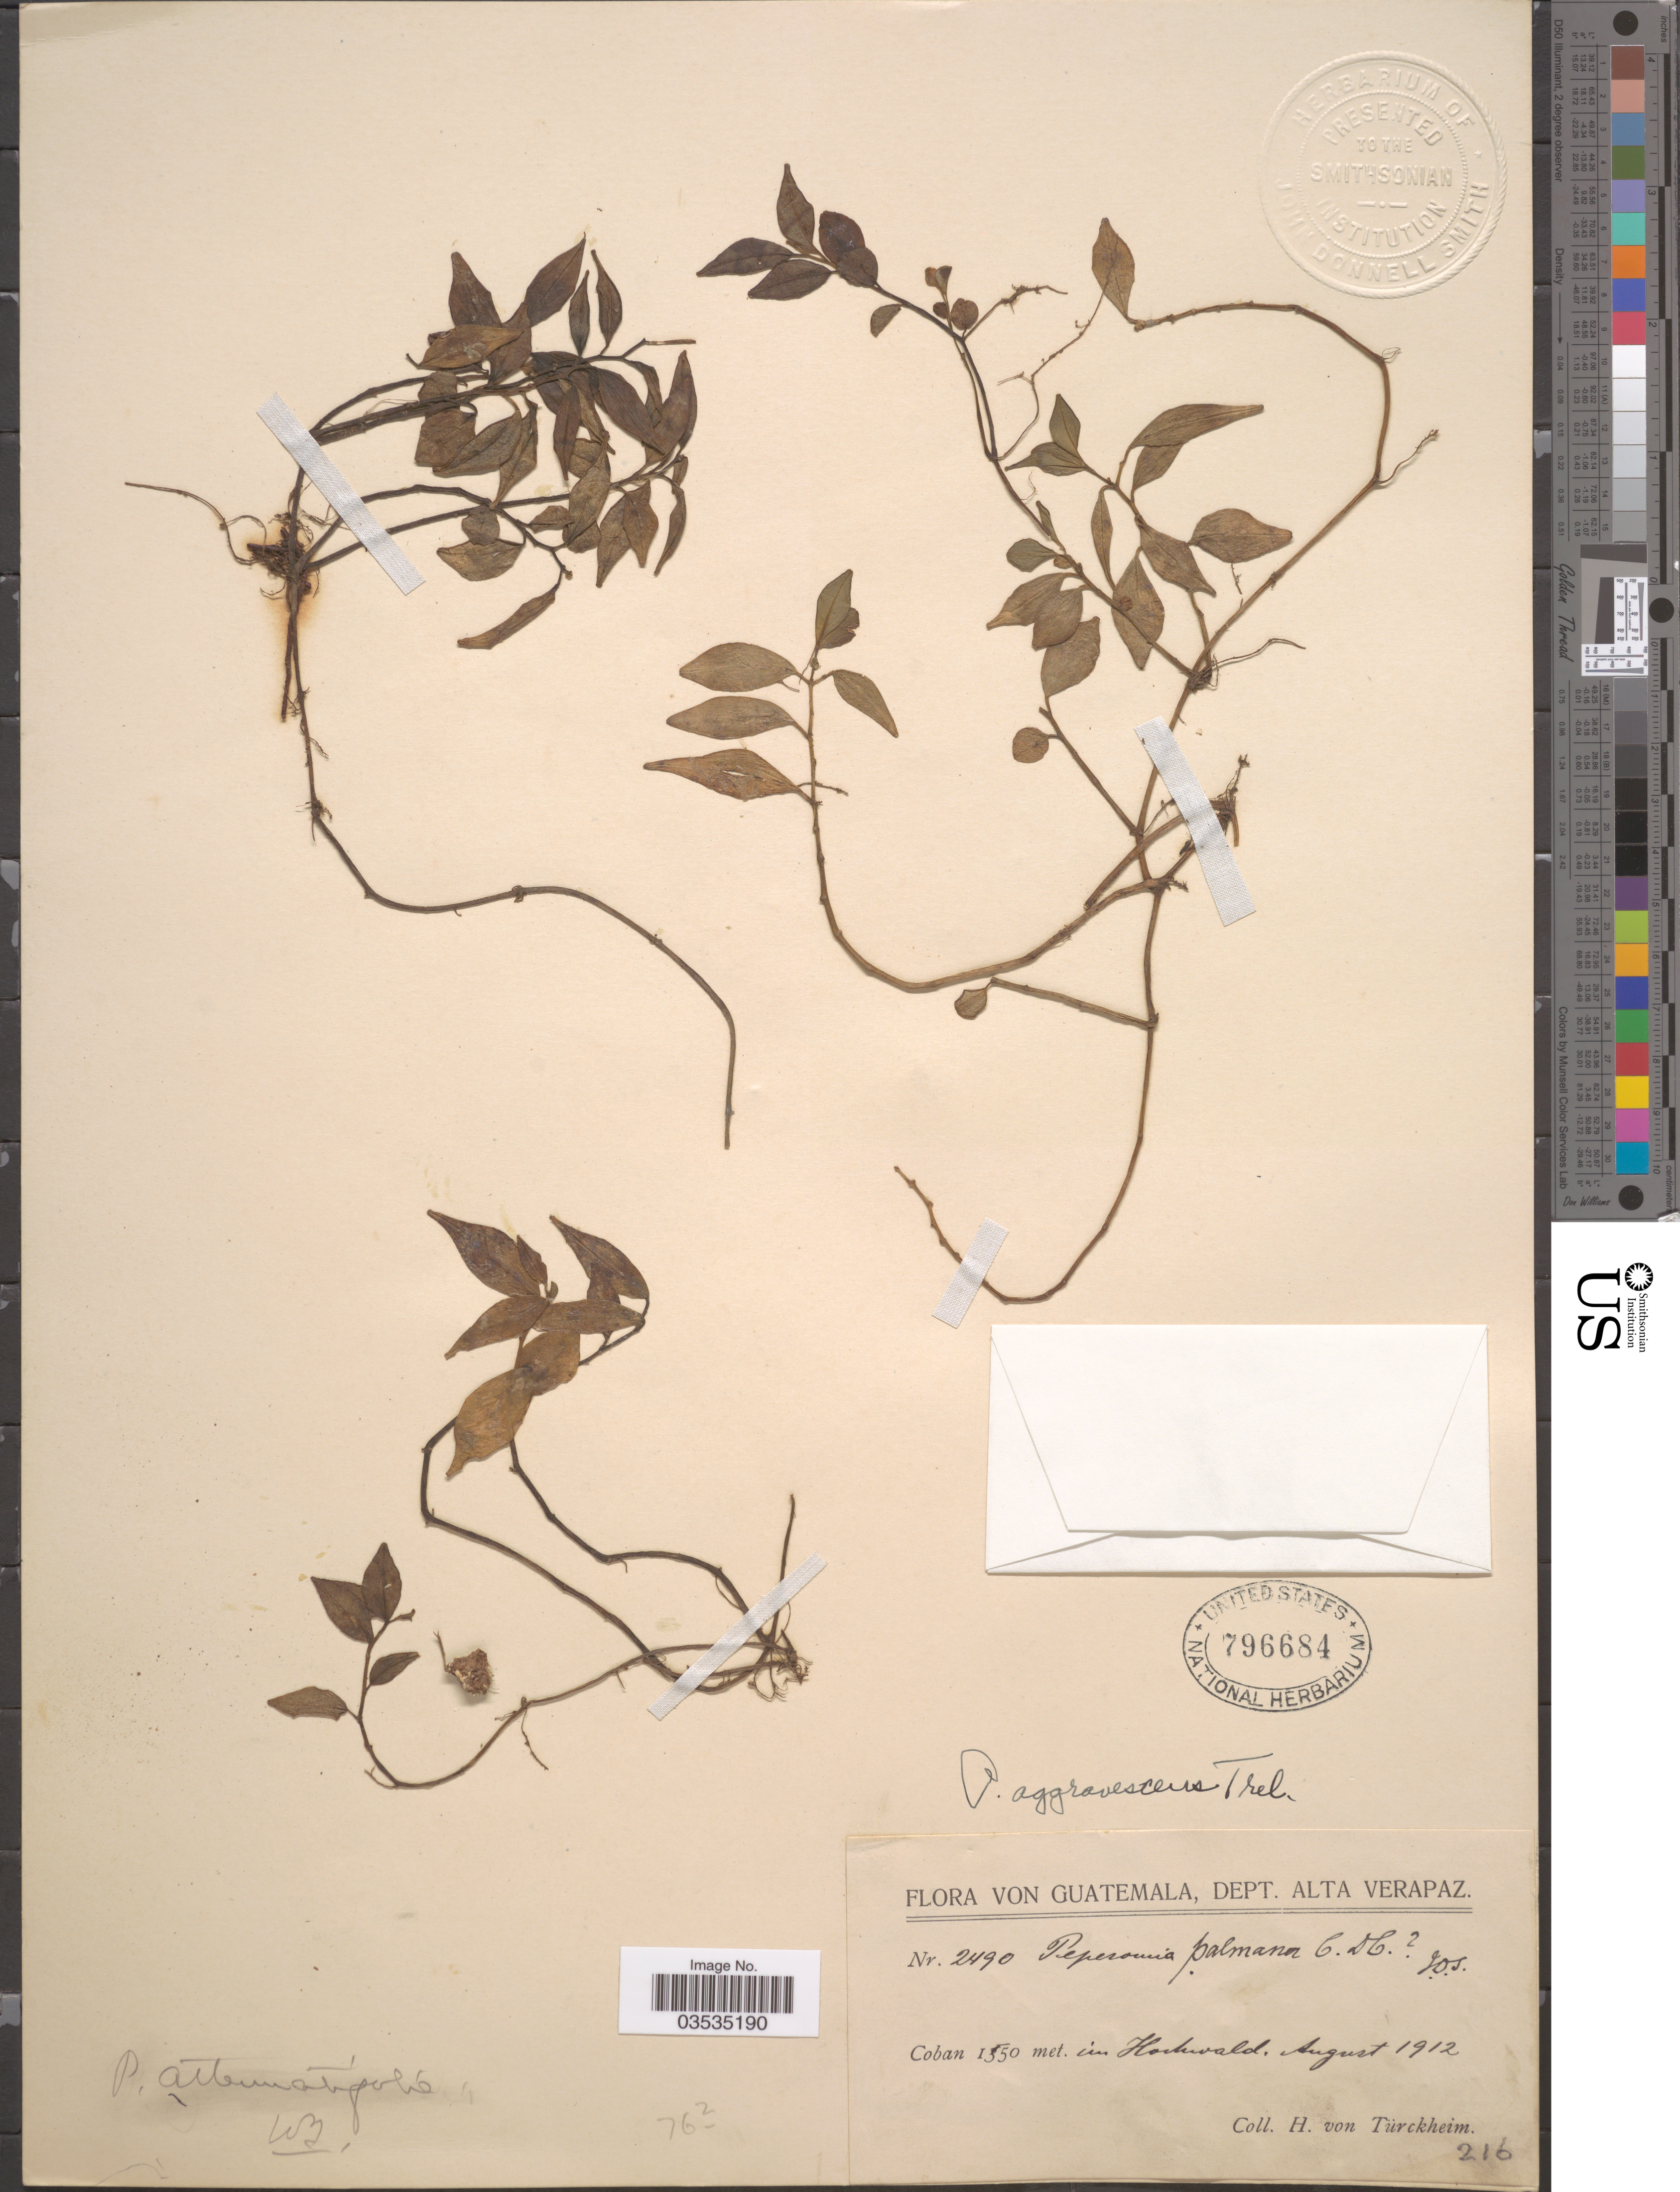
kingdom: Plantae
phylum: Tracheophyta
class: Magnoliopsida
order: Piperales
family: Piperaceae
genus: Peperomia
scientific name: Peperomia aggravescens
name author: Trel. in Yunck.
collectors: H. von Türckheim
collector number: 2490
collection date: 1912-08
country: Guatemala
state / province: Alta Verapaz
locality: Dept. Alta Verapaz. Coban. im Hochwald.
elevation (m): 1550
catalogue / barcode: US 796684